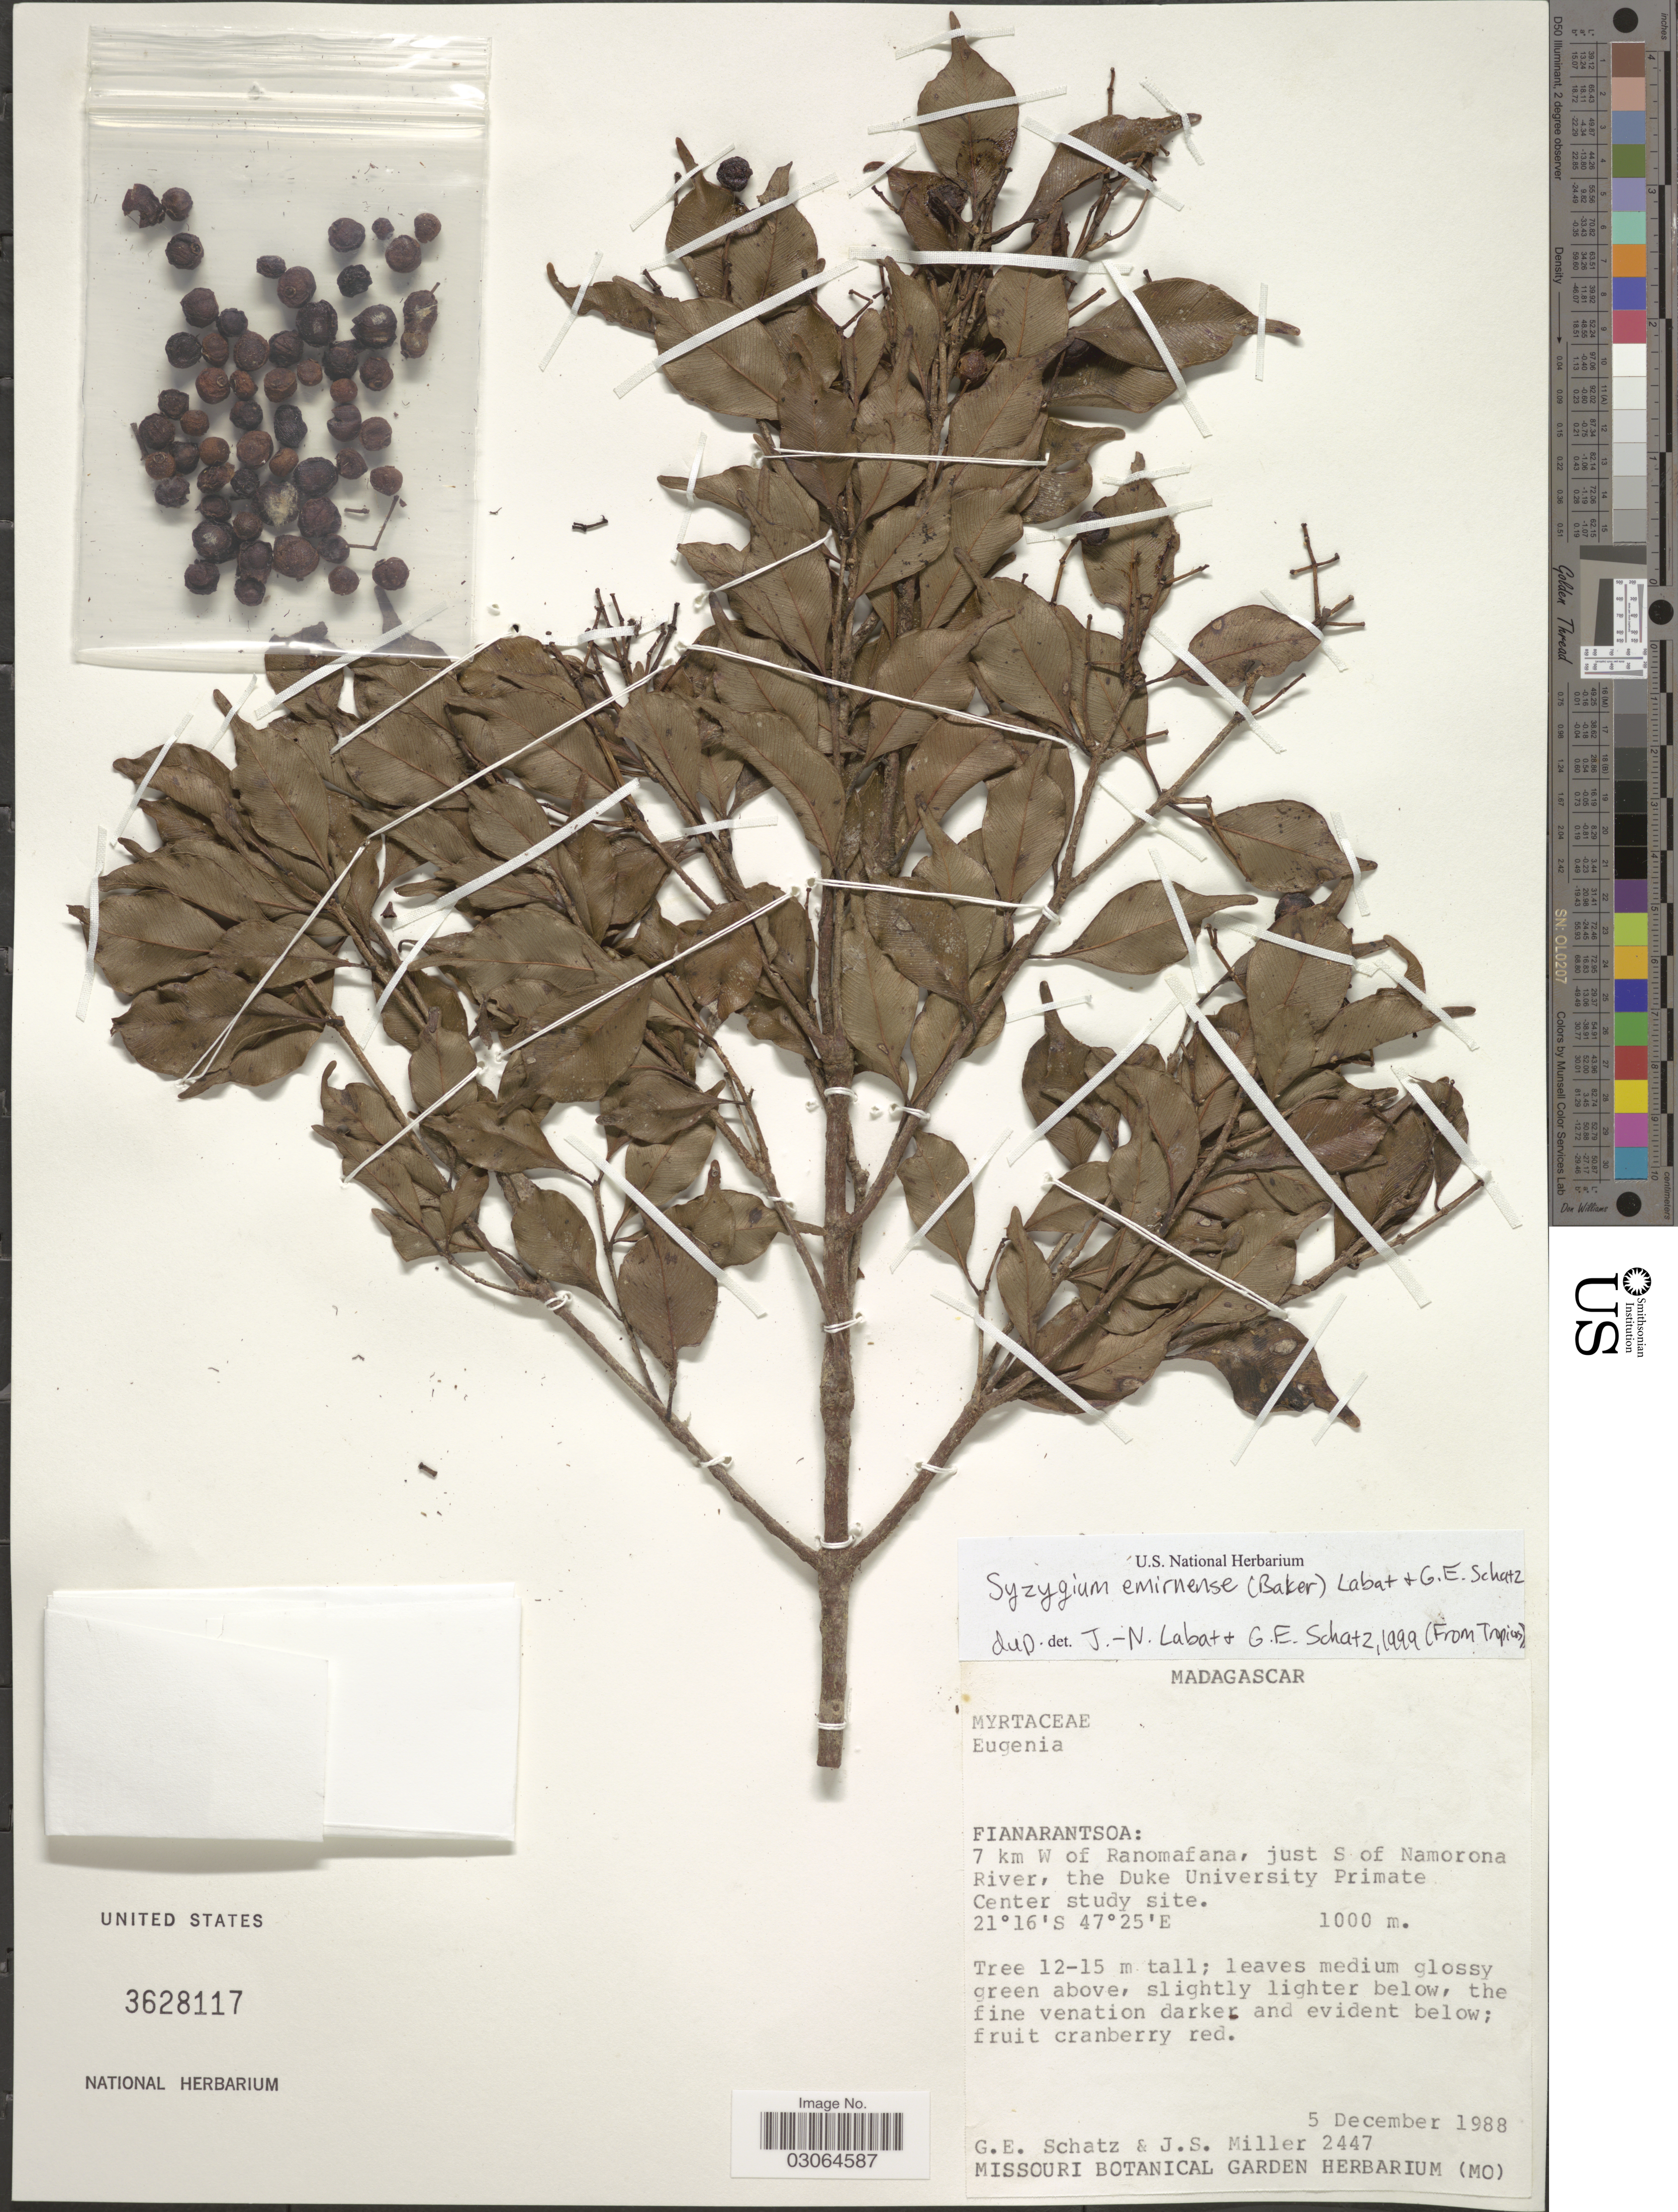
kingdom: Plantae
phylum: Tracheophyta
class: Magnoliopsida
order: Myrtales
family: Myrtaceae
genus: Syzygium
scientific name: Syzygium emirnense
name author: (Baker) Labat & G.E. Schatz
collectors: G. Schatz & J. S. Miller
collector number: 2447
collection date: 1988-12-05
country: Madagascar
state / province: Vatovavy Fitovinany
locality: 7 km W of Ranomafana, just S of Namorona River, the Duke University Primate Center study site.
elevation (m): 1000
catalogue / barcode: US 3628117